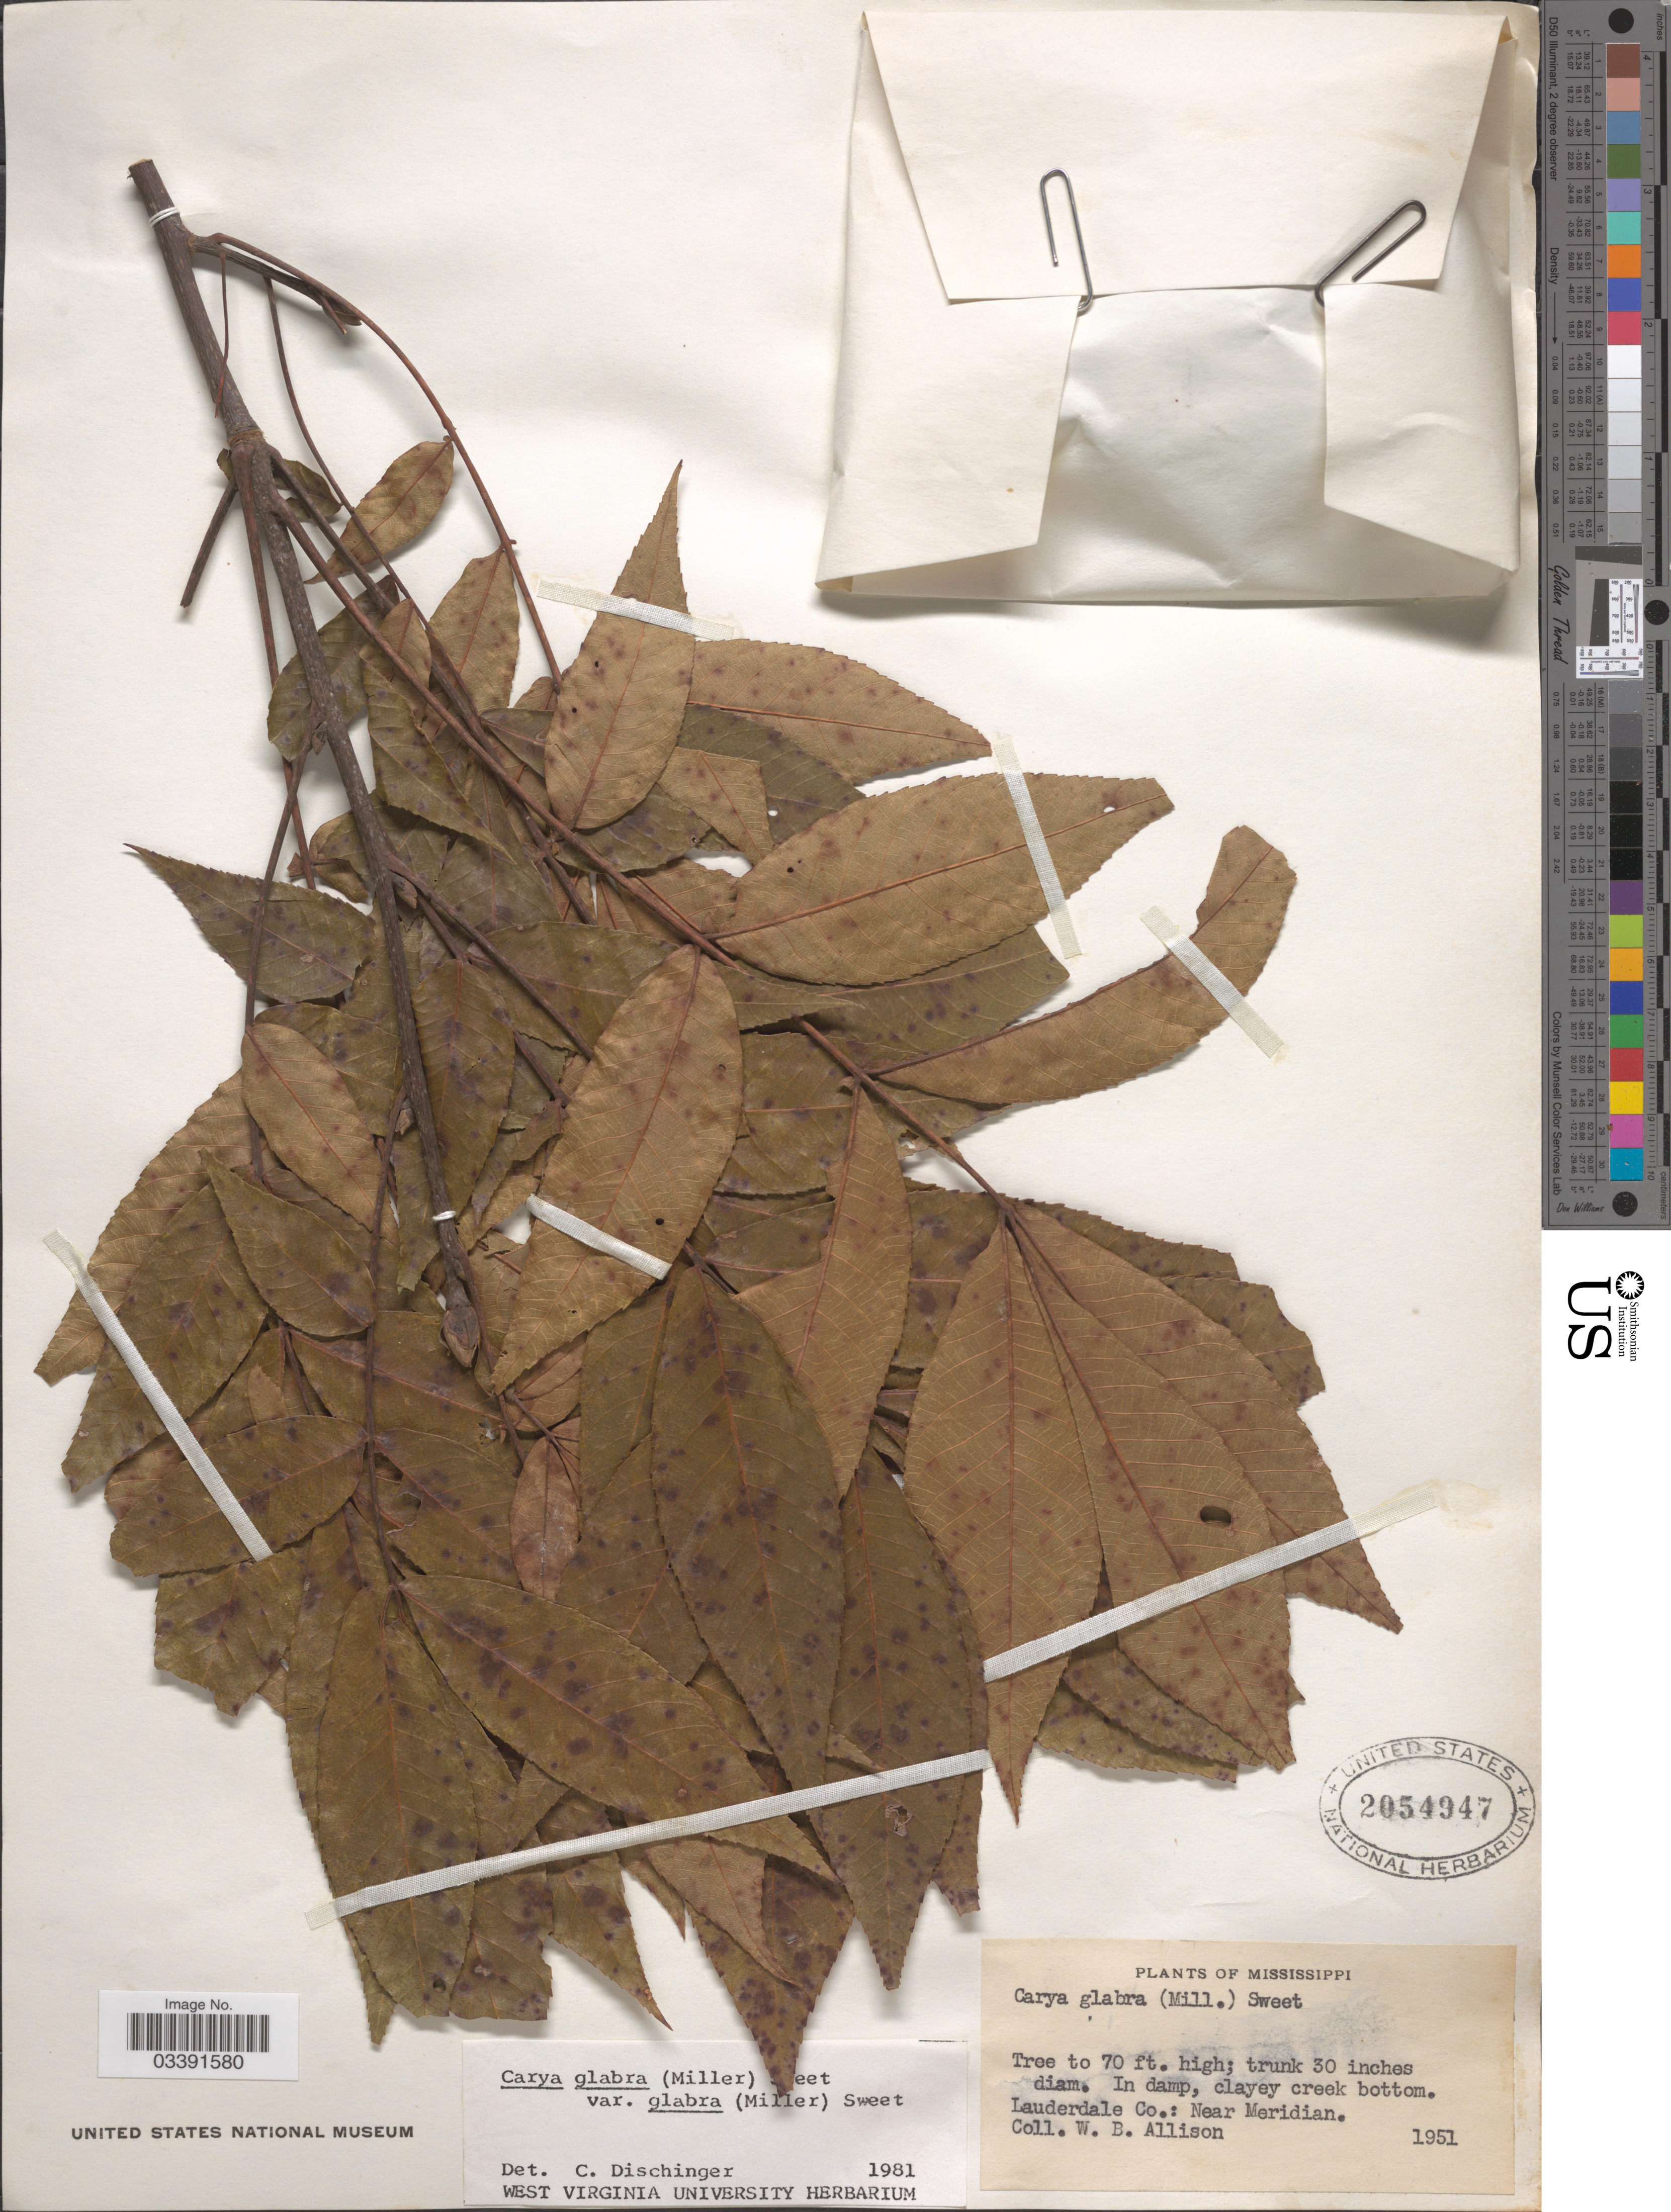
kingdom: Plantae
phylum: Tracheophyta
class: Magnoliopsida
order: Fagales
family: Juglandaceae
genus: Carya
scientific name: Carya glabra var. glabra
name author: (Mill.) Sweet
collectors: W. B. Allison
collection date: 1951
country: United States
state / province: Mississippi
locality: Lauderdale Co. Near Meridian.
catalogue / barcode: US 2054947